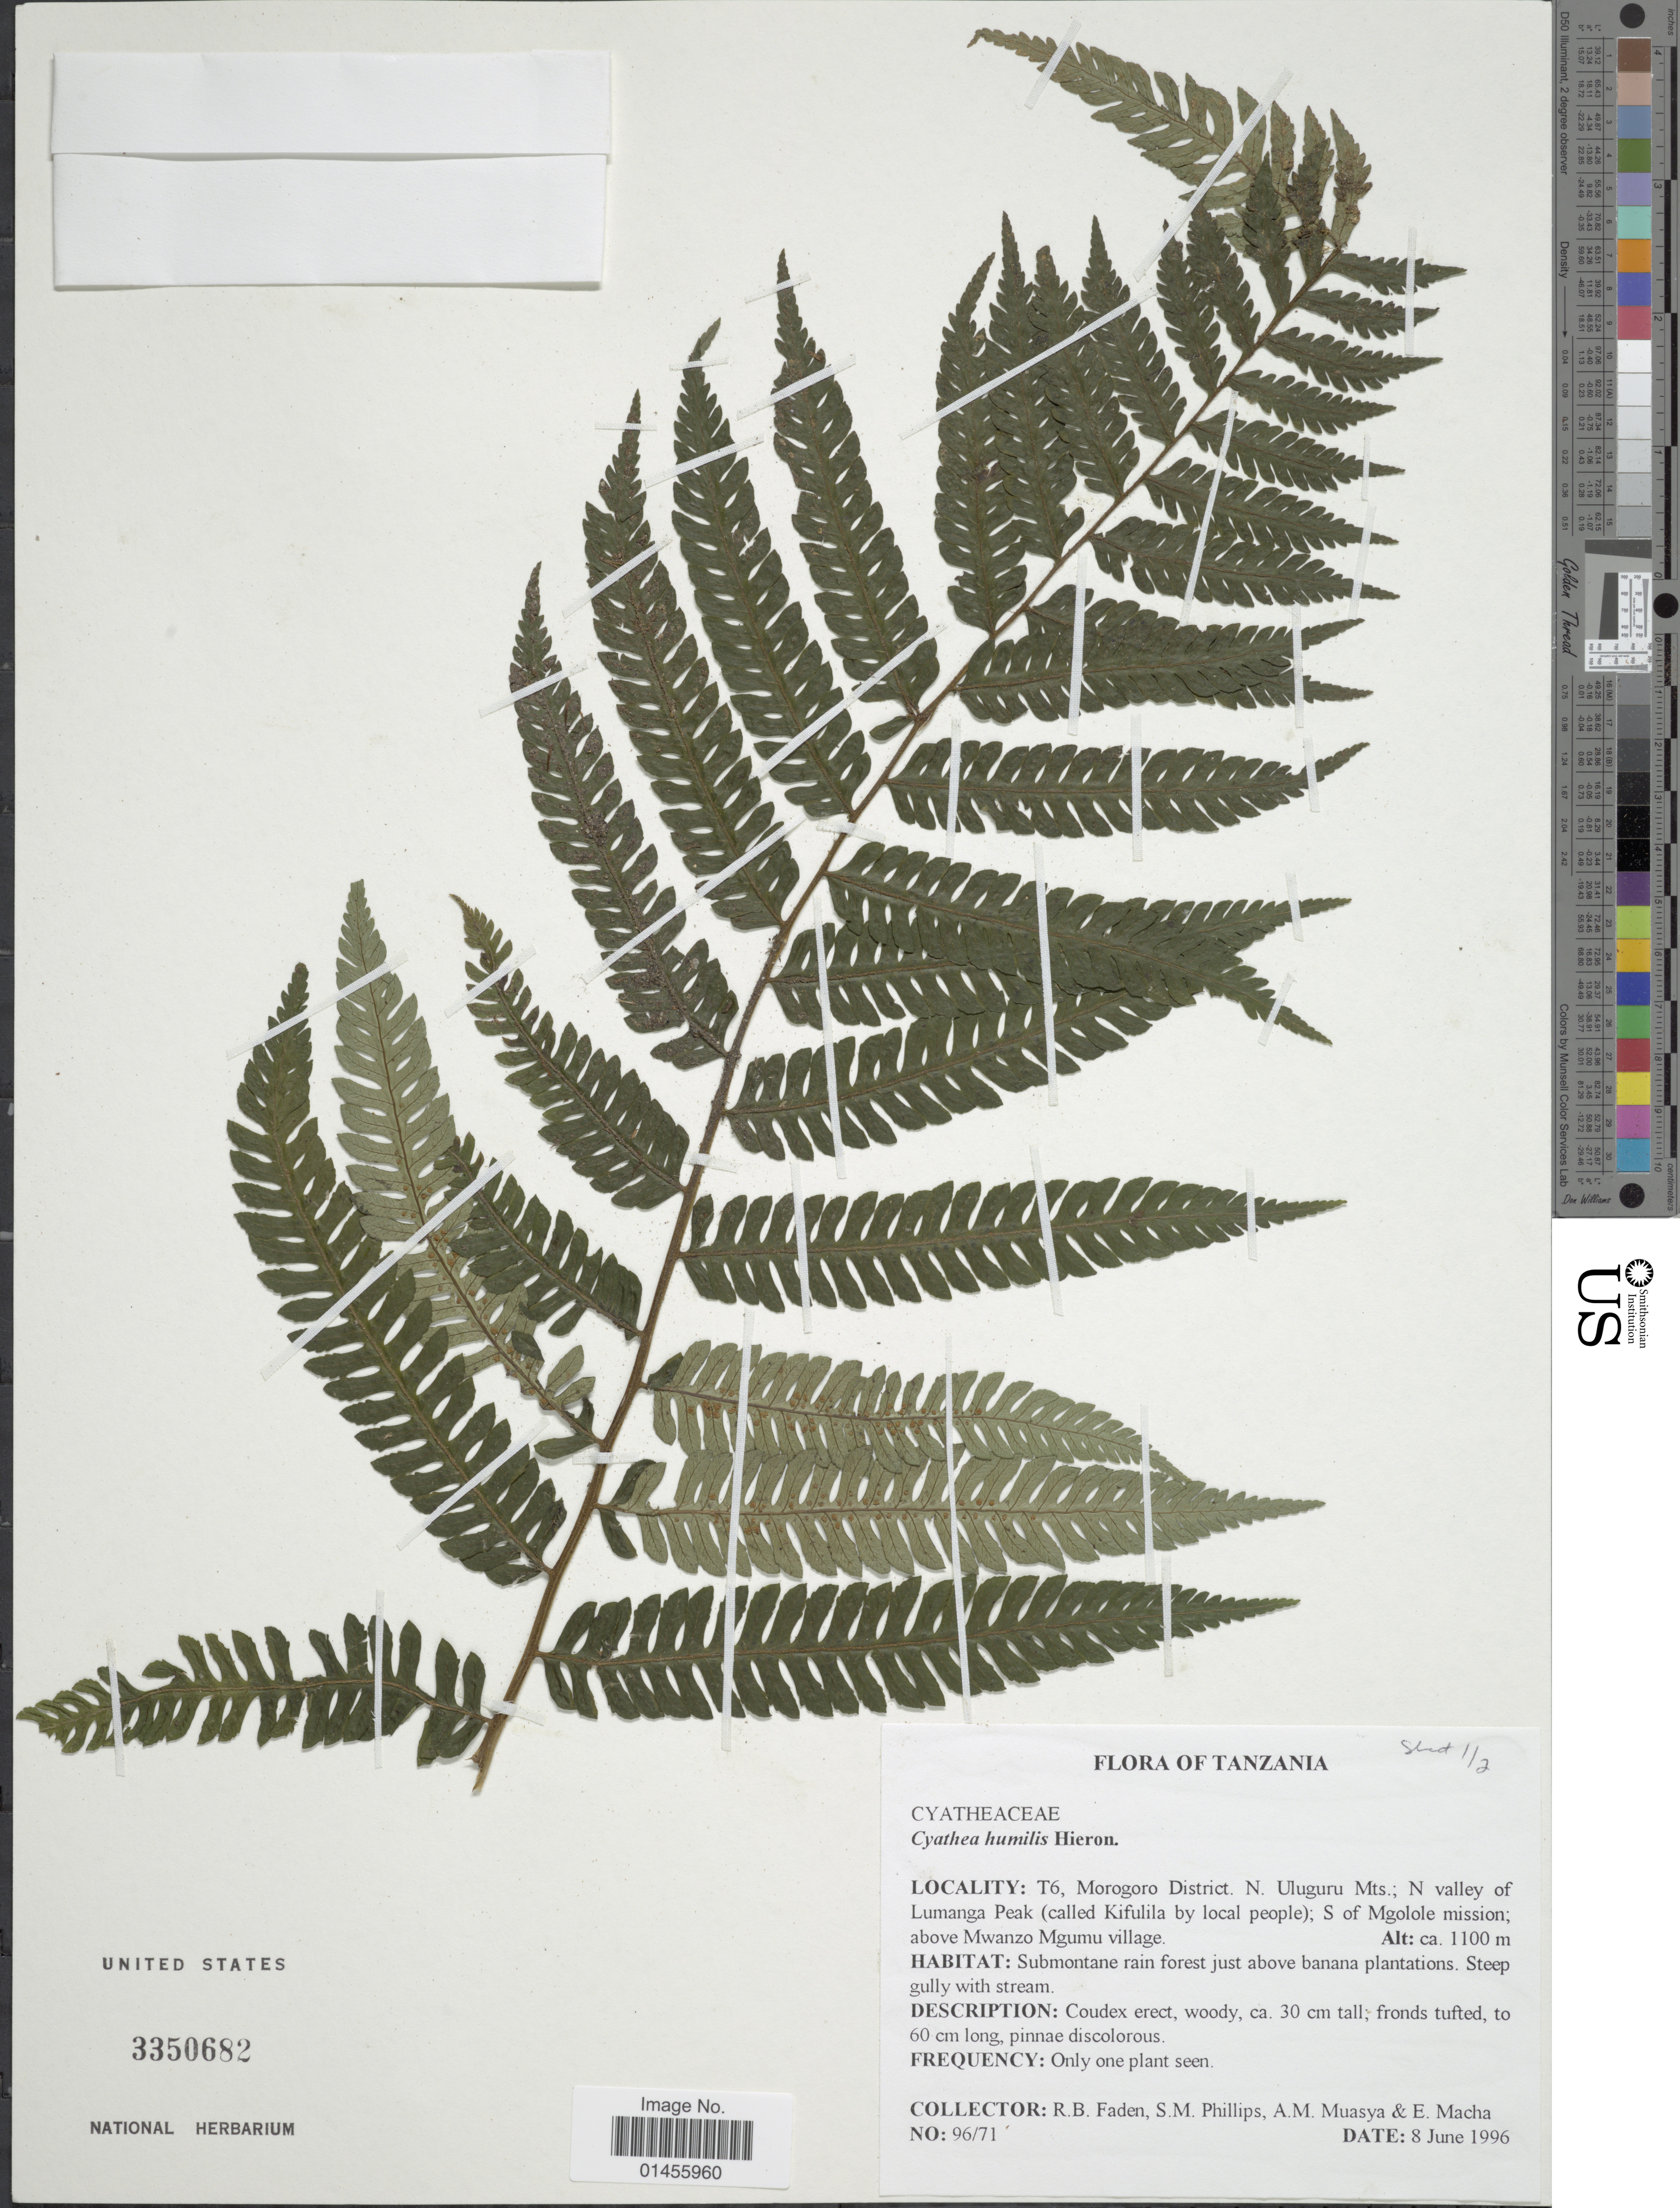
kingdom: Plantae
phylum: Tracheophyta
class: Polypodiopsida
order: Cyatheales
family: Cyatheaceae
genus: Alsophila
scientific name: Alsophila humilis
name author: (Hieron.) Pic. Serm.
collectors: R. B. Faden, S. M. Phillips, A. Muasya & E. Macha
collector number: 96/71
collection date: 1996-06-08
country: Tanzania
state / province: Morogoro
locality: T6, Morogor District, N. Uluguru Mts.; N valley of Lumanga Peak (called Kifulila bu local people); S of Mgolole mission; above Mwanzo Mgumu village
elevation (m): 1100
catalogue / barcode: US 3350682